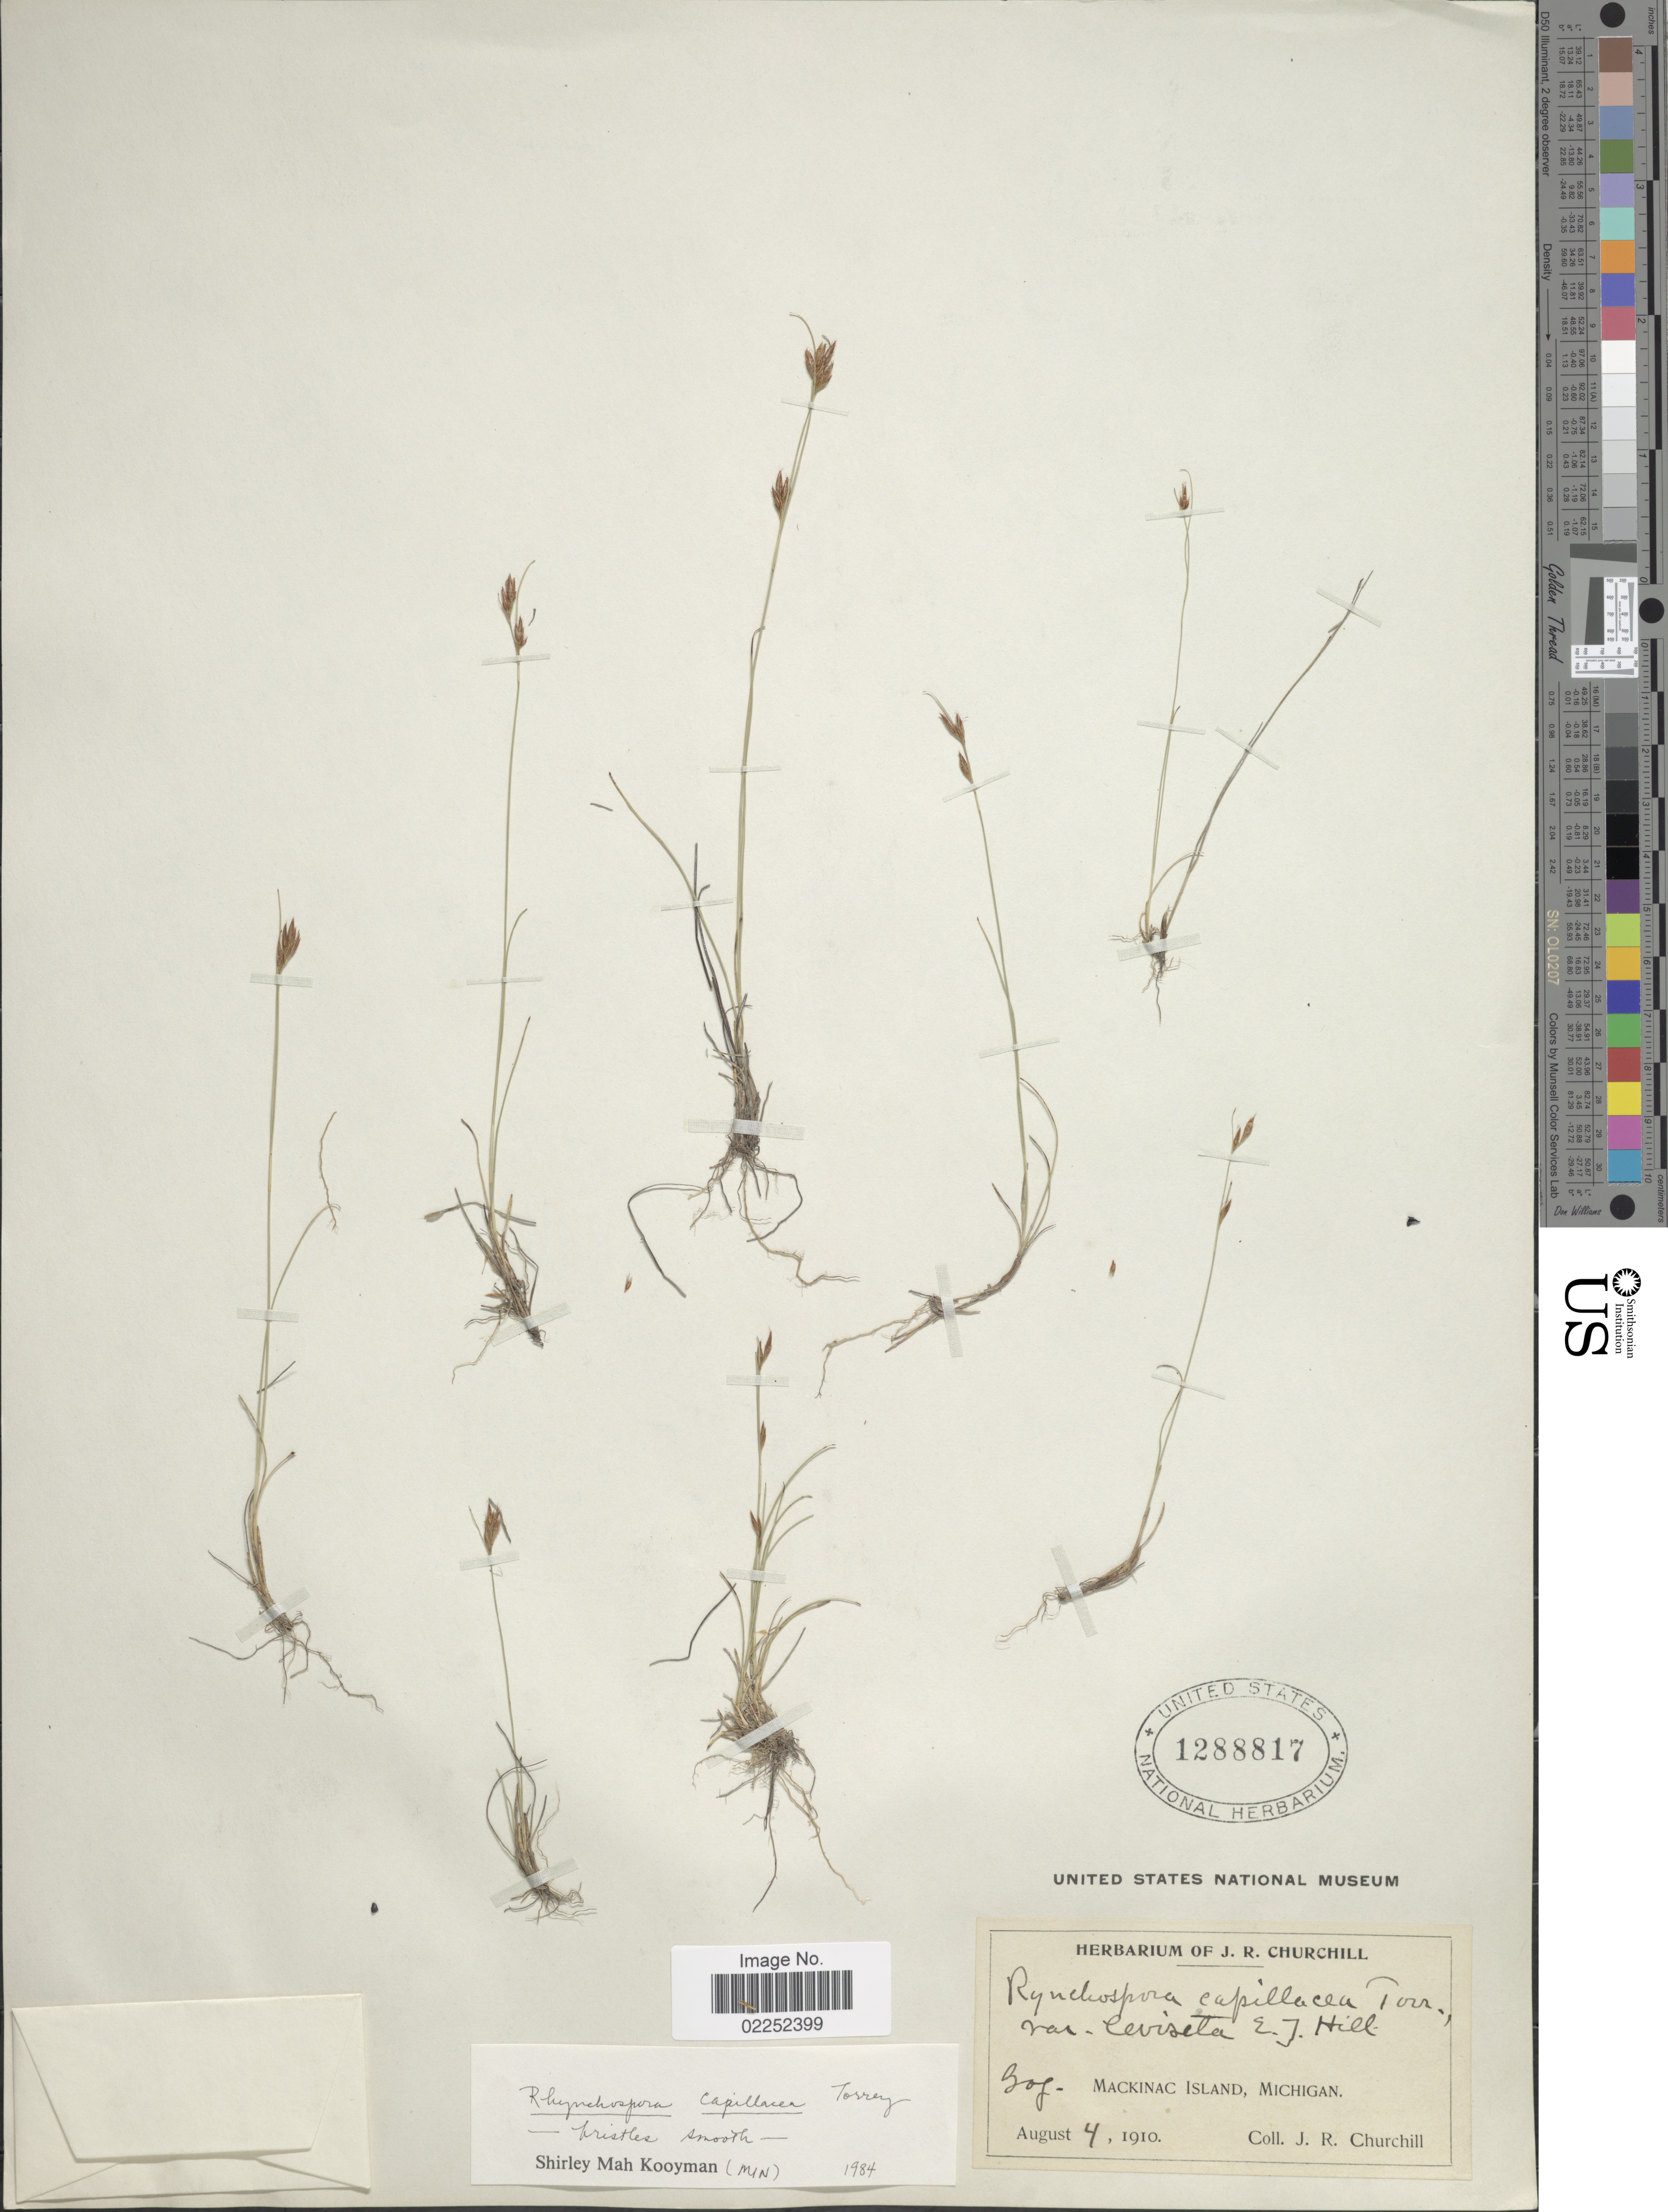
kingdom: Plantae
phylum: Tracheophyta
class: Liliopsida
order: Poales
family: Cyperaceae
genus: Rhynchospora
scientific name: Rhynchospora capillacea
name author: Torr.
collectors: J. Churchill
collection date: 1910-08-04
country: United States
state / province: Michigan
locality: Bog, Mackinac Island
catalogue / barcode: US 1288817